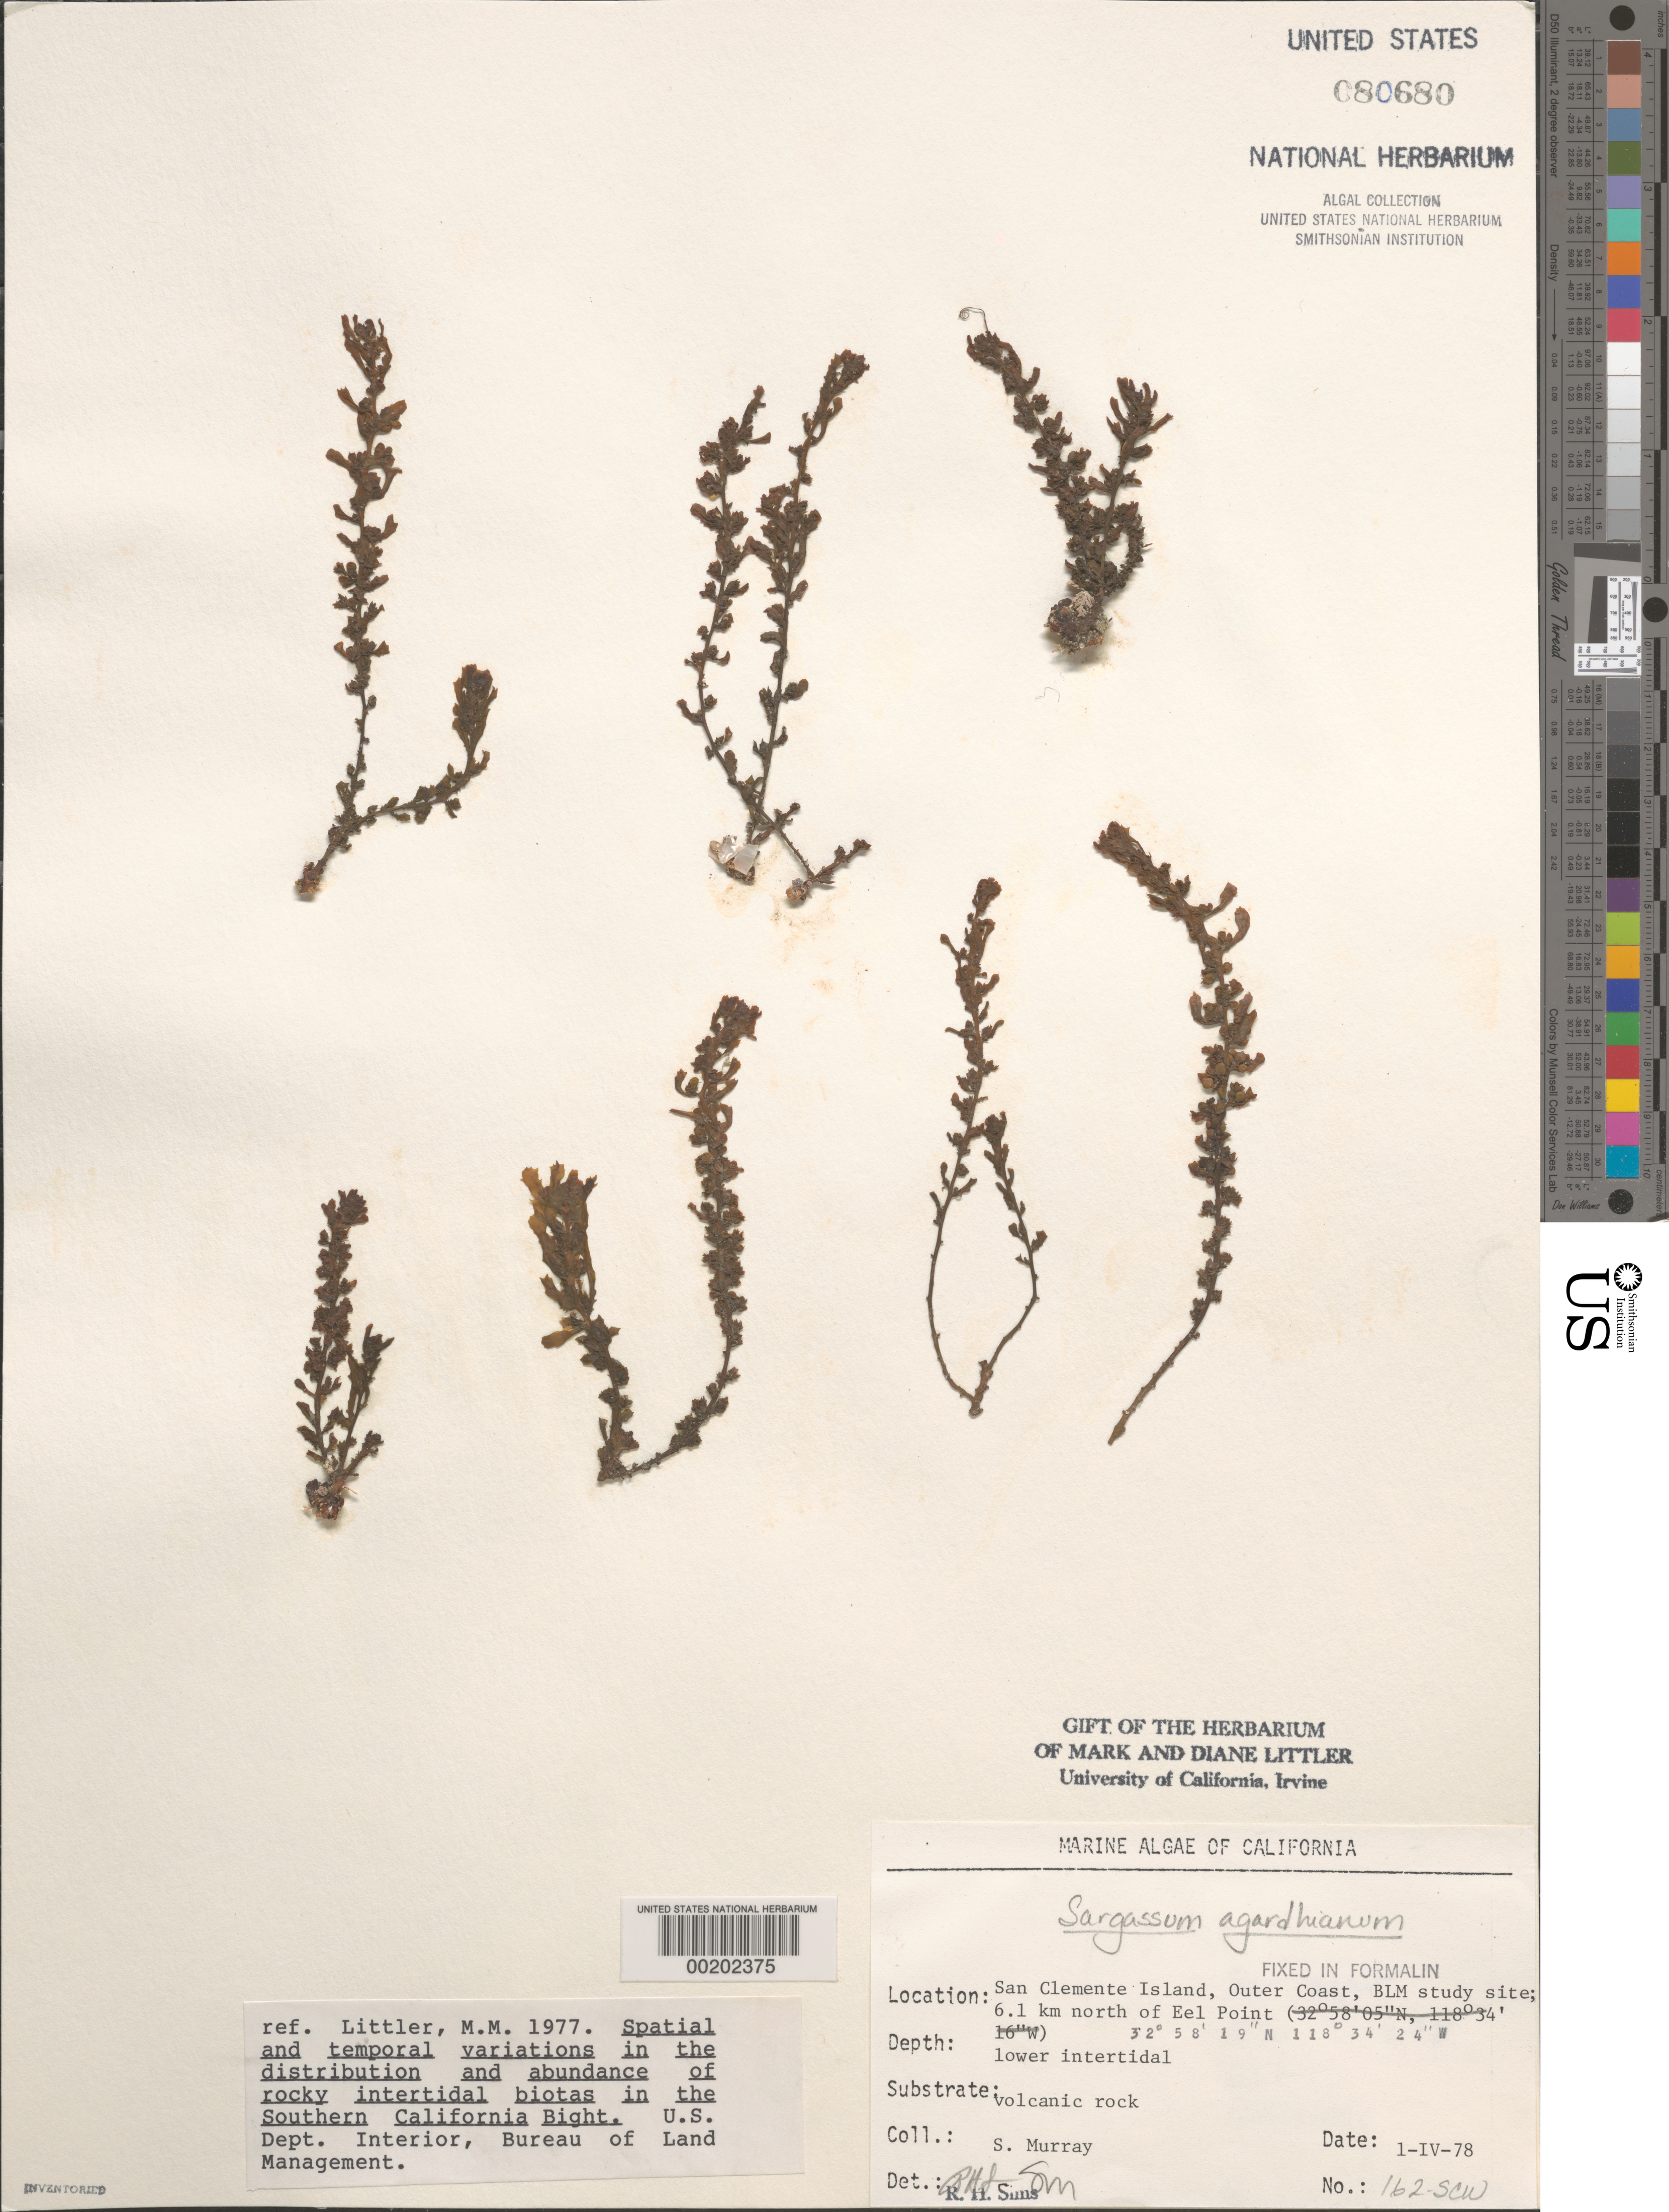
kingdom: Chromista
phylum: Ochrophyta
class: Phaeophyceae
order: Fucales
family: Sargassaceae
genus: Sargassum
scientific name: Sargassum agardhianum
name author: Farl. in J. Agardh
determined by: Sims, Robert H.; Murray, S. N.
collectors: S. N. Murray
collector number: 162-scw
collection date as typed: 01 Apr 1978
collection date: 1978-04-01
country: United States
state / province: California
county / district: Los Angeles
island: San Clemente Island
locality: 6.1 km north of Eel Point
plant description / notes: BLM-SOCALBIGHT Rocky Intertidal Survey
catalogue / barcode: US 80680